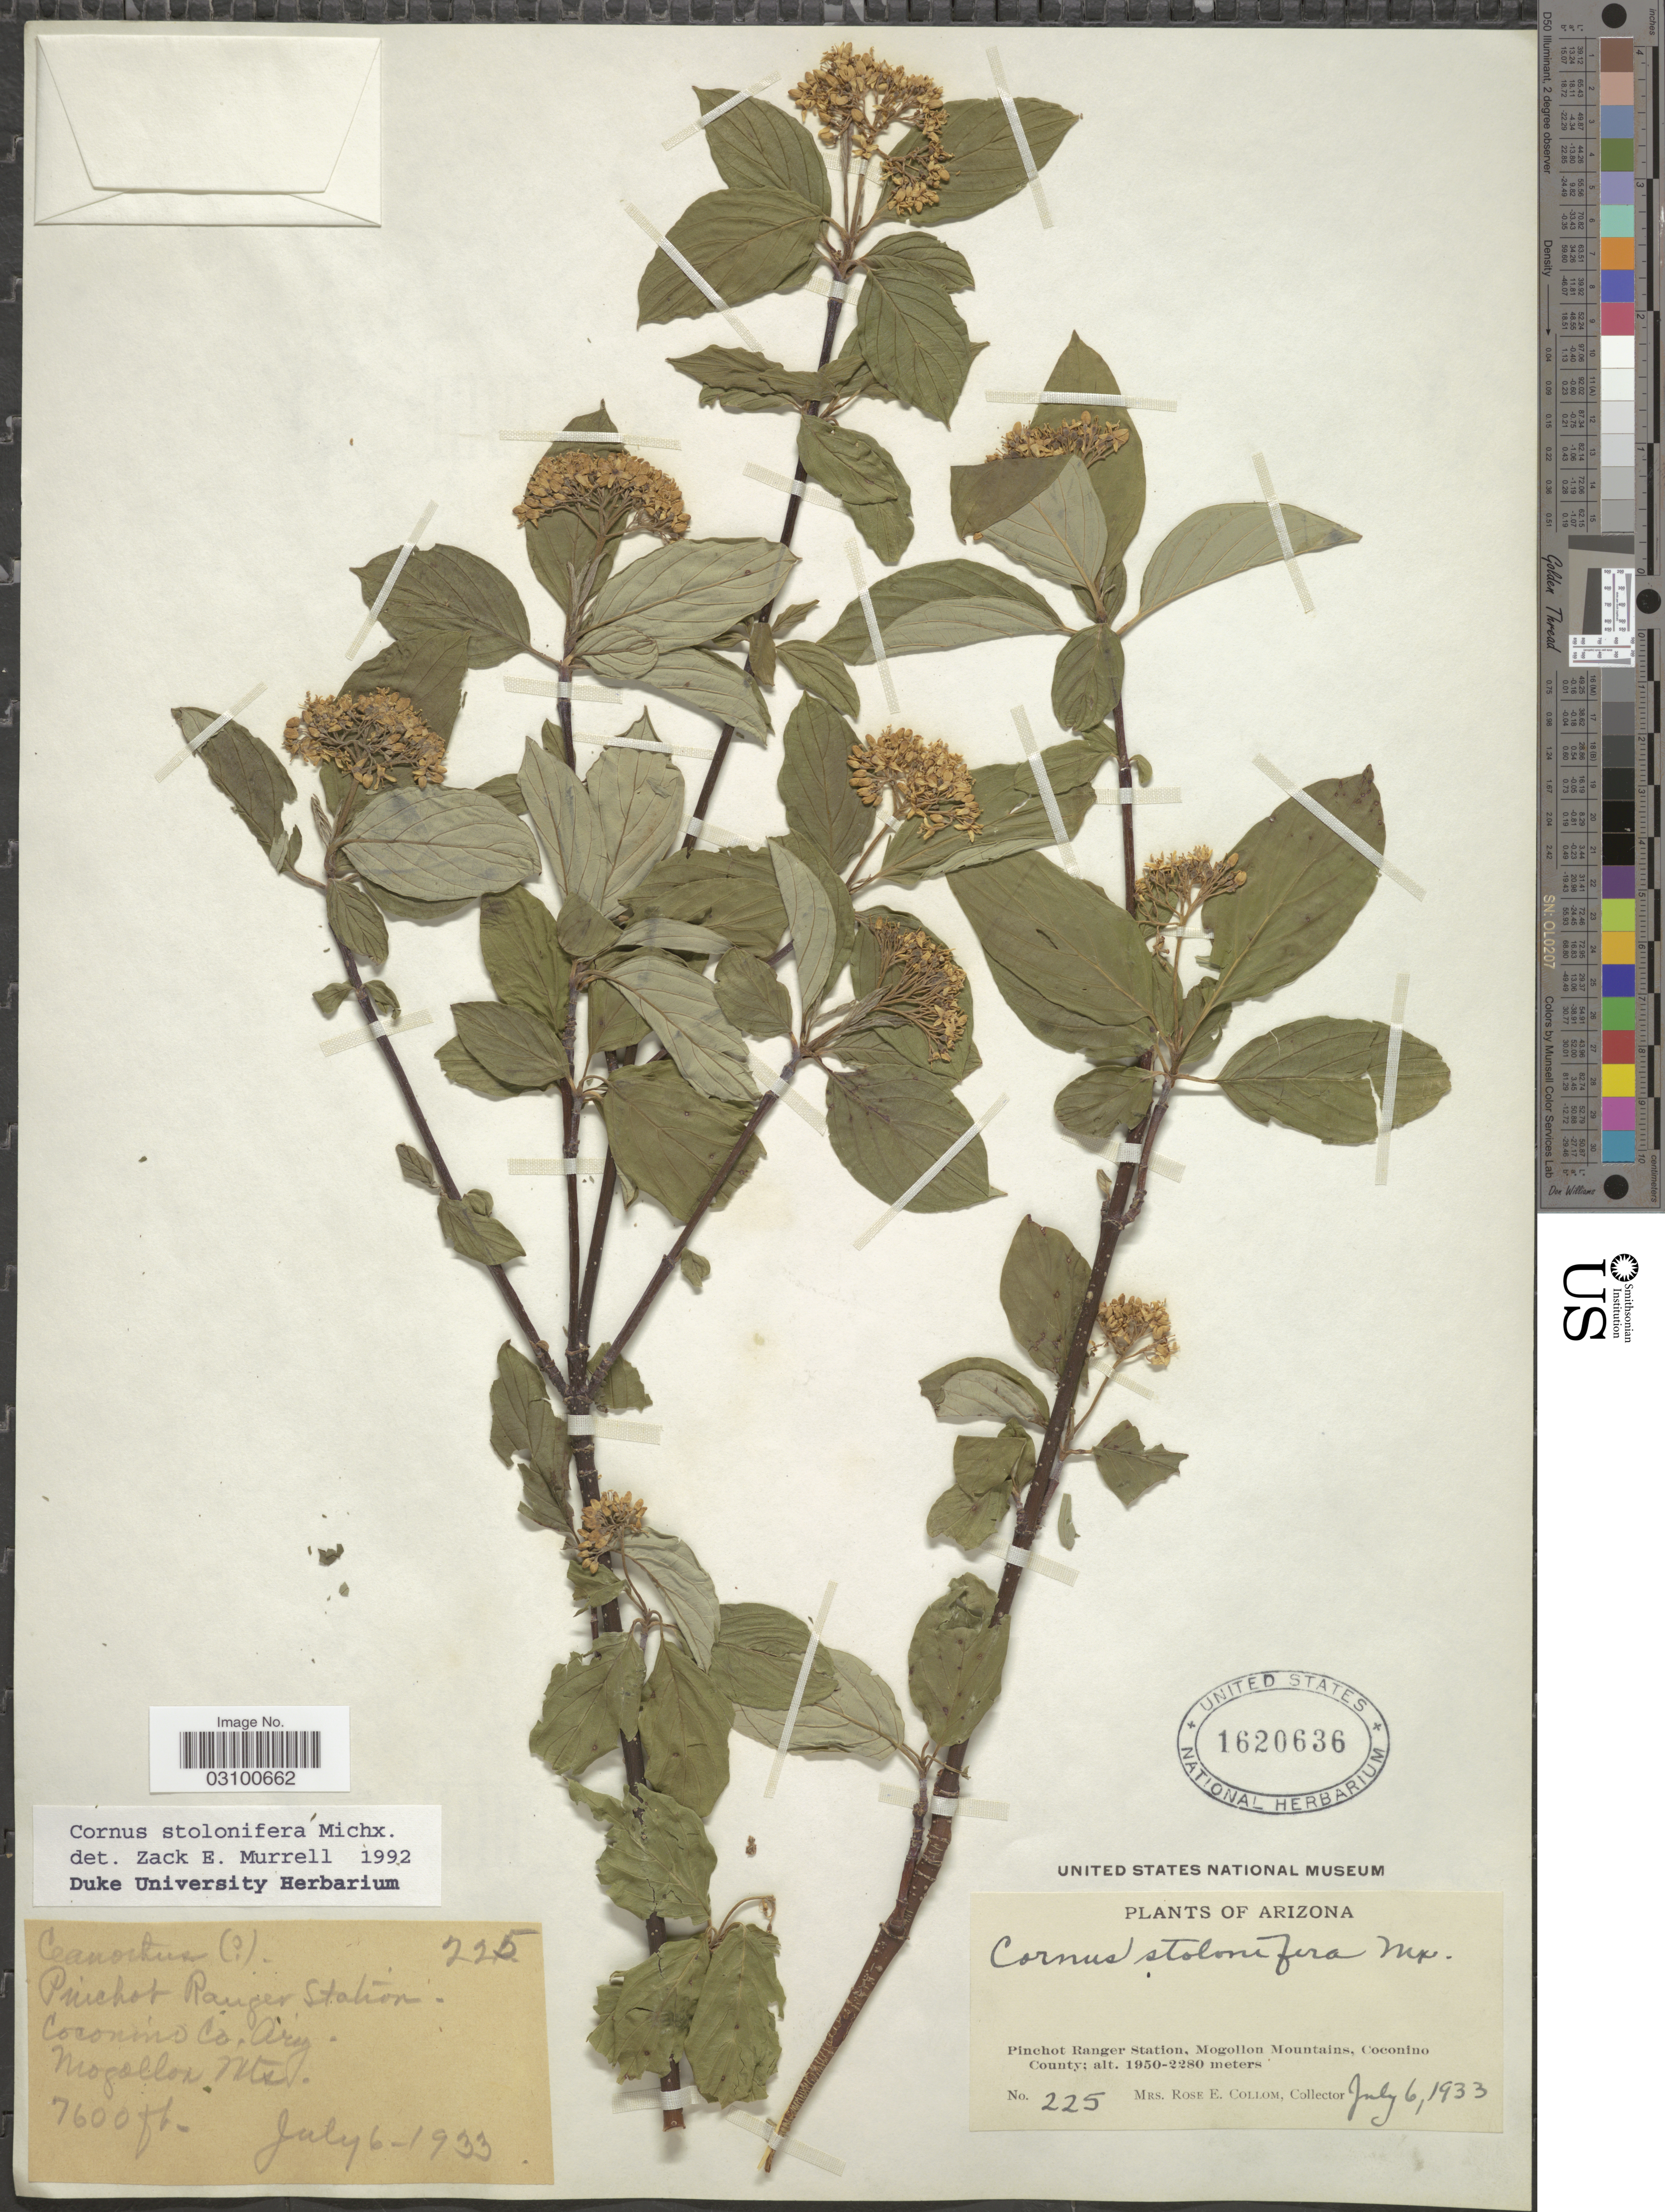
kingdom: Plantae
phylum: Tracheophyta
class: Magnoliopsida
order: Cornales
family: Cornaceae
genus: Cornus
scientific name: Cornus sericea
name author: L.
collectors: R. E. Collom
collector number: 225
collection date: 1933-07-06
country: United States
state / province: Arizona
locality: Pinchot Ranger Station, Mogollon Mountains, Coconino County.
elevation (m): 1950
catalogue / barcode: US 1620636